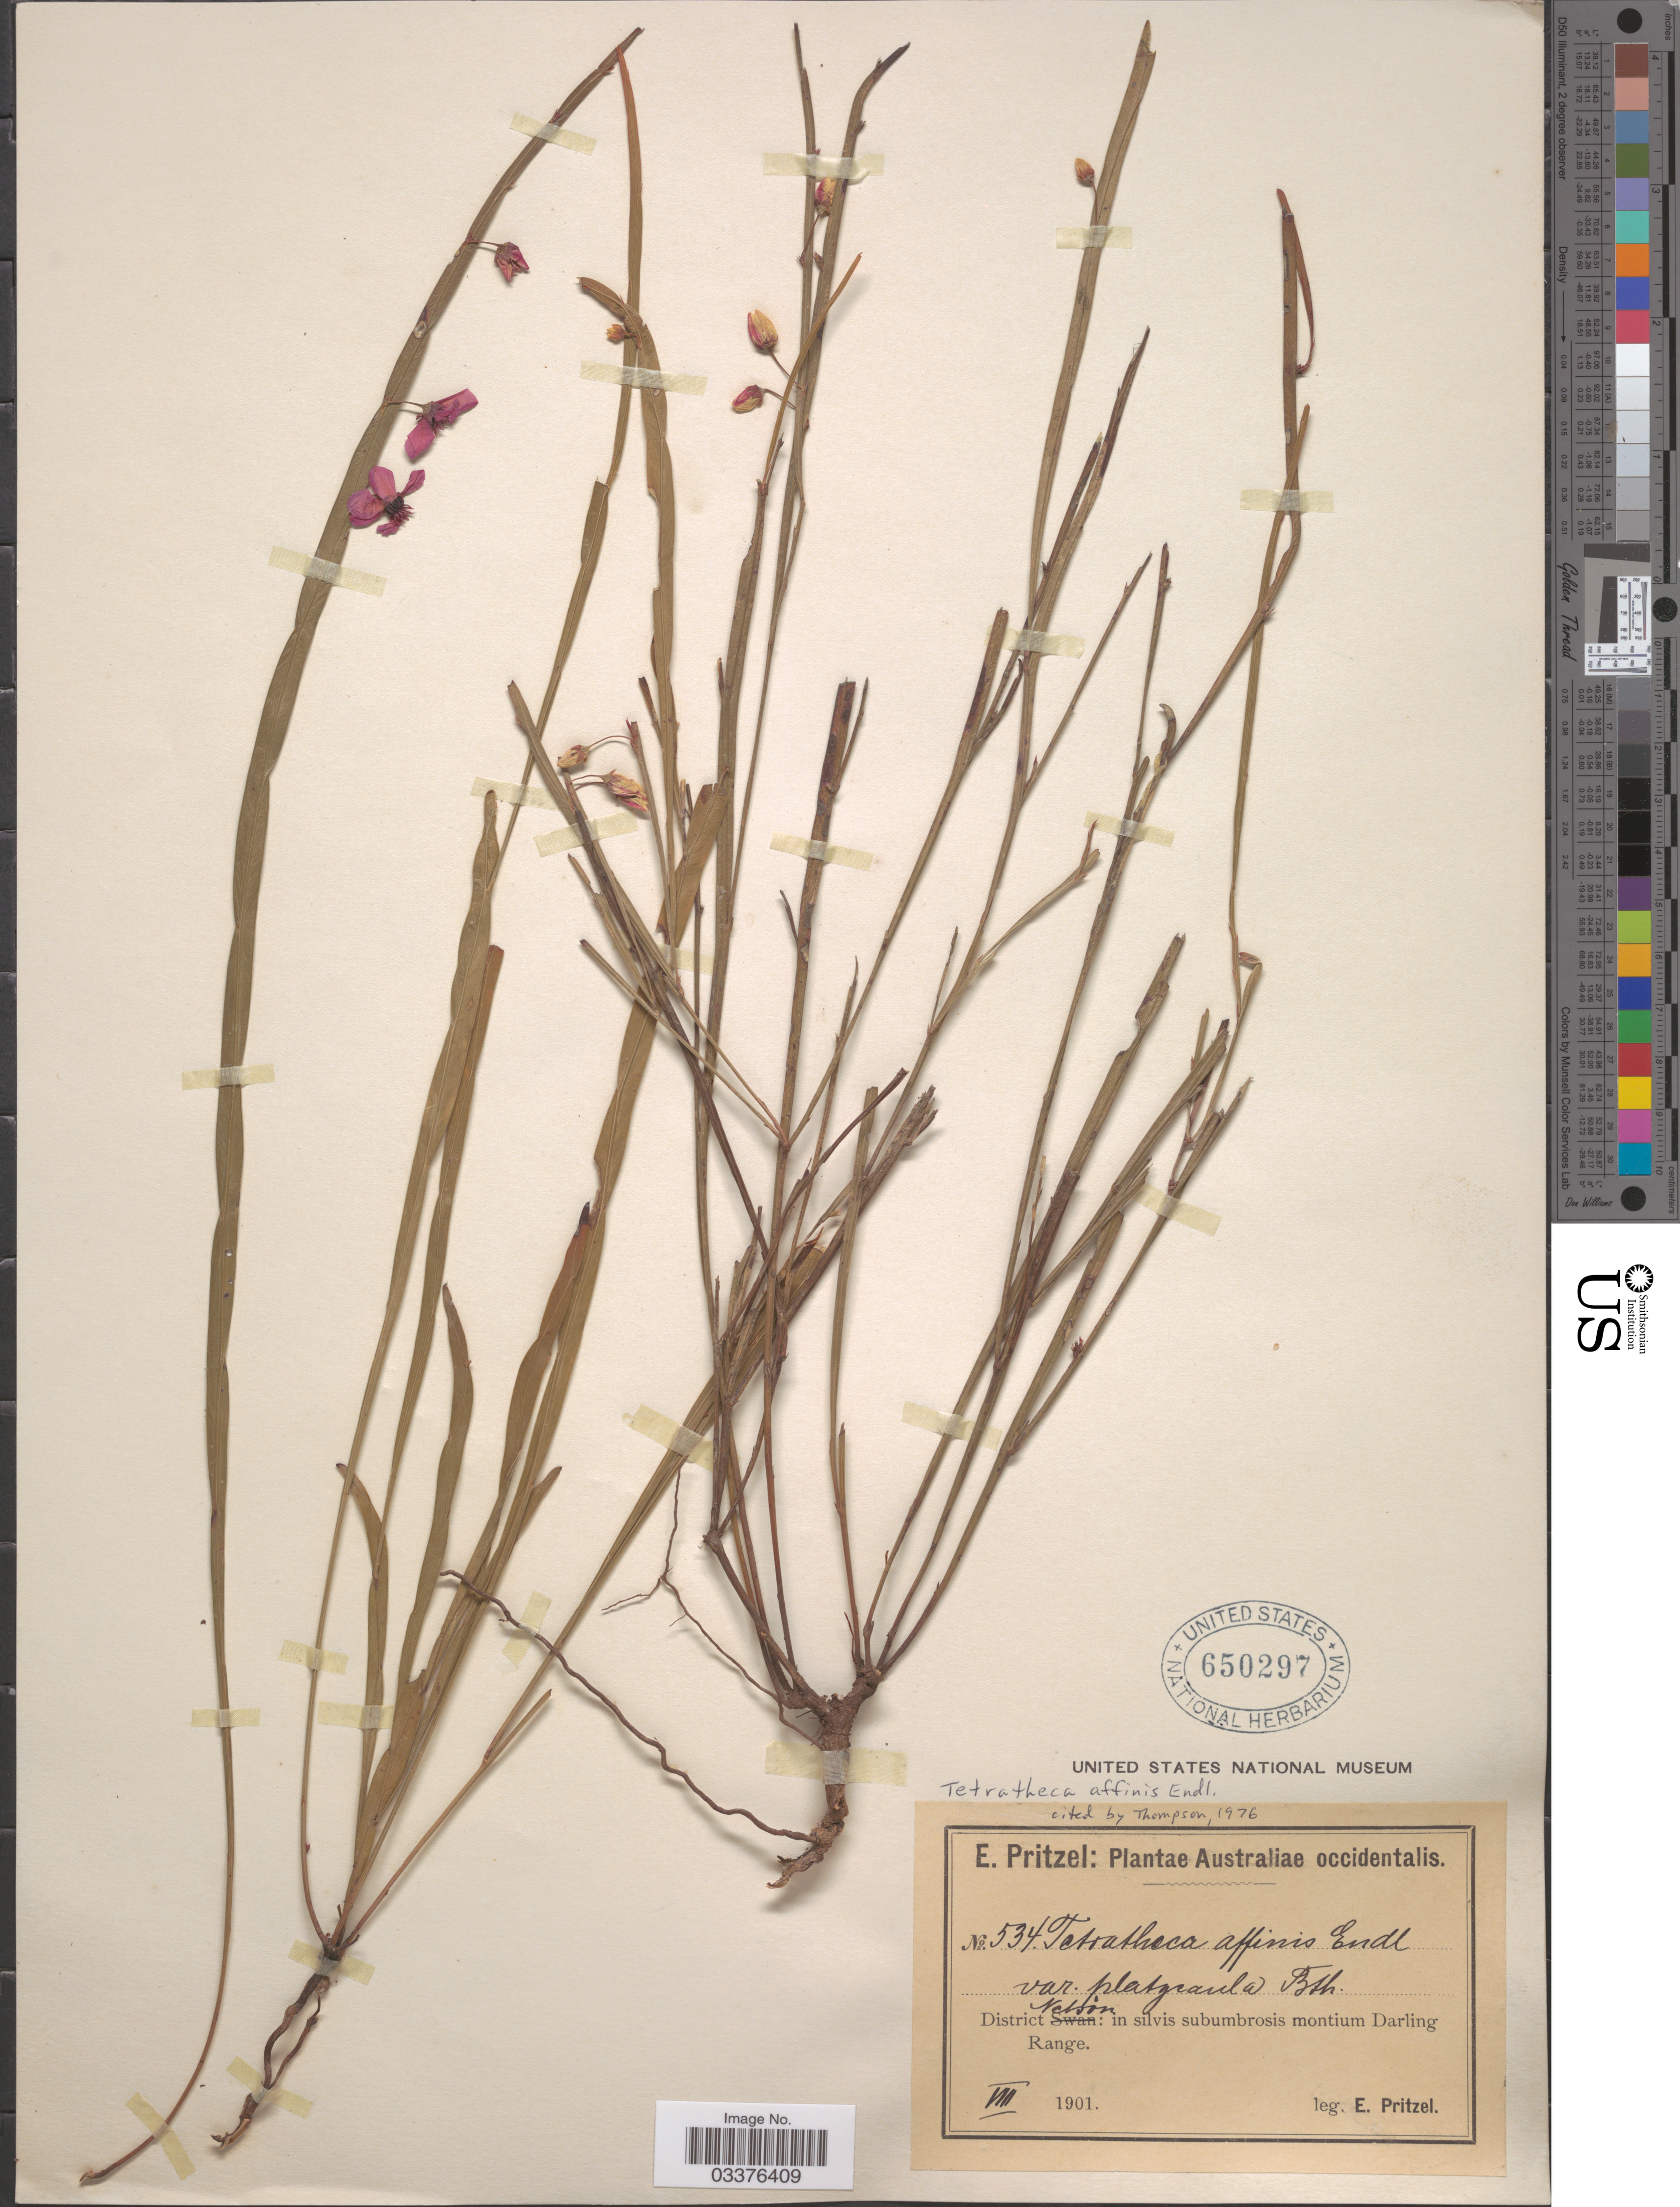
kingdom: Plantae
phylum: Tracheophyta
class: Magnoliopsida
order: Oxalidales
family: Elaeocarpaceae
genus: Tetratheca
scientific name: Tetratheca affinis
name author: Endl.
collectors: E. G. Pritzel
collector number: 534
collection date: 1901-08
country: Australia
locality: Australiae occidentalis. District Nelson: in silvis subumbrosis montium Darling Range.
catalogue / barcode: US 650297